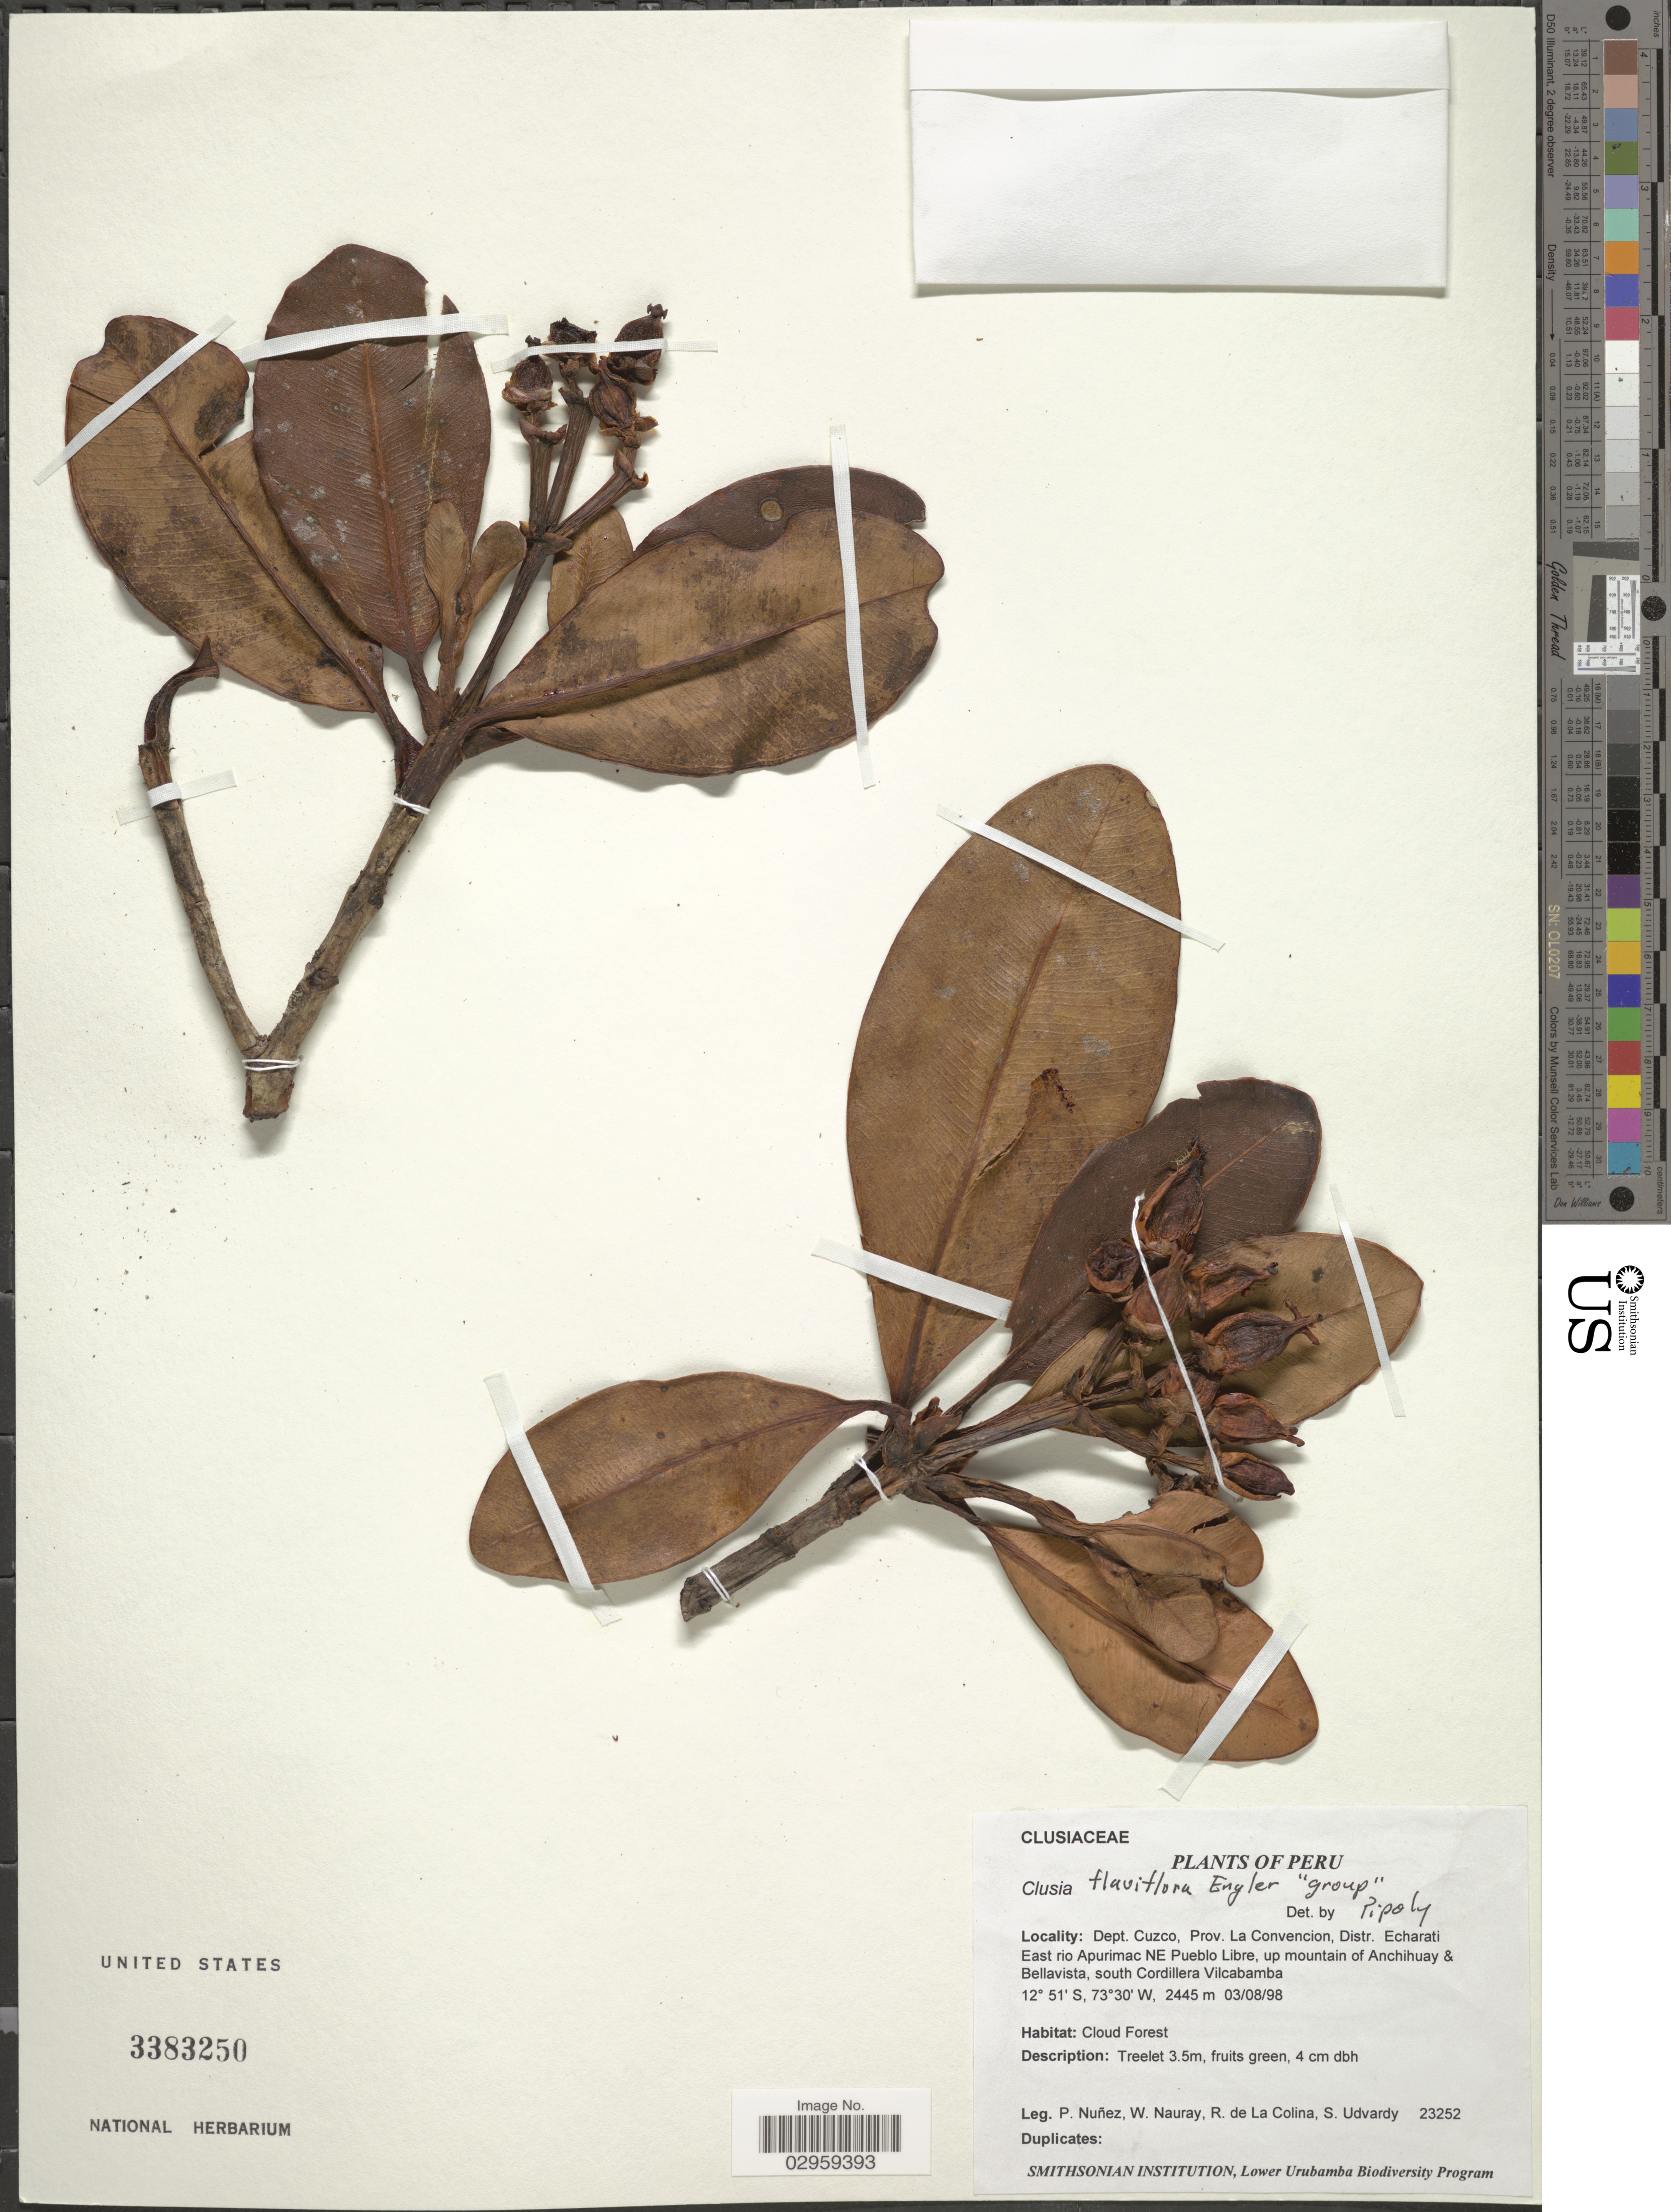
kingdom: Plantae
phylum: Tracheophyta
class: Magnoliopsida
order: Malpighiales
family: Clusiaceae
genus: Clusia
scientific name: Clusia flaviflora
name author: Engl.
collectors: P. Nuñez V., W. Nauray, R. Colina & S. Udvardy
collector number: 23252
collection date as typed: Transcribed d/m/y: 3/8/98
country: Peru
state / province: Cusco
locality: Dept. Cuzco, Prov. La Convencion, Distr. Echarati East rio Apurimac NE Pueblo Libre, up mountain of Anchihuay & Bellavista, south Cordillera Vilcabamba.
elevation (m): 2445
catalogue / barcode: US 3383250